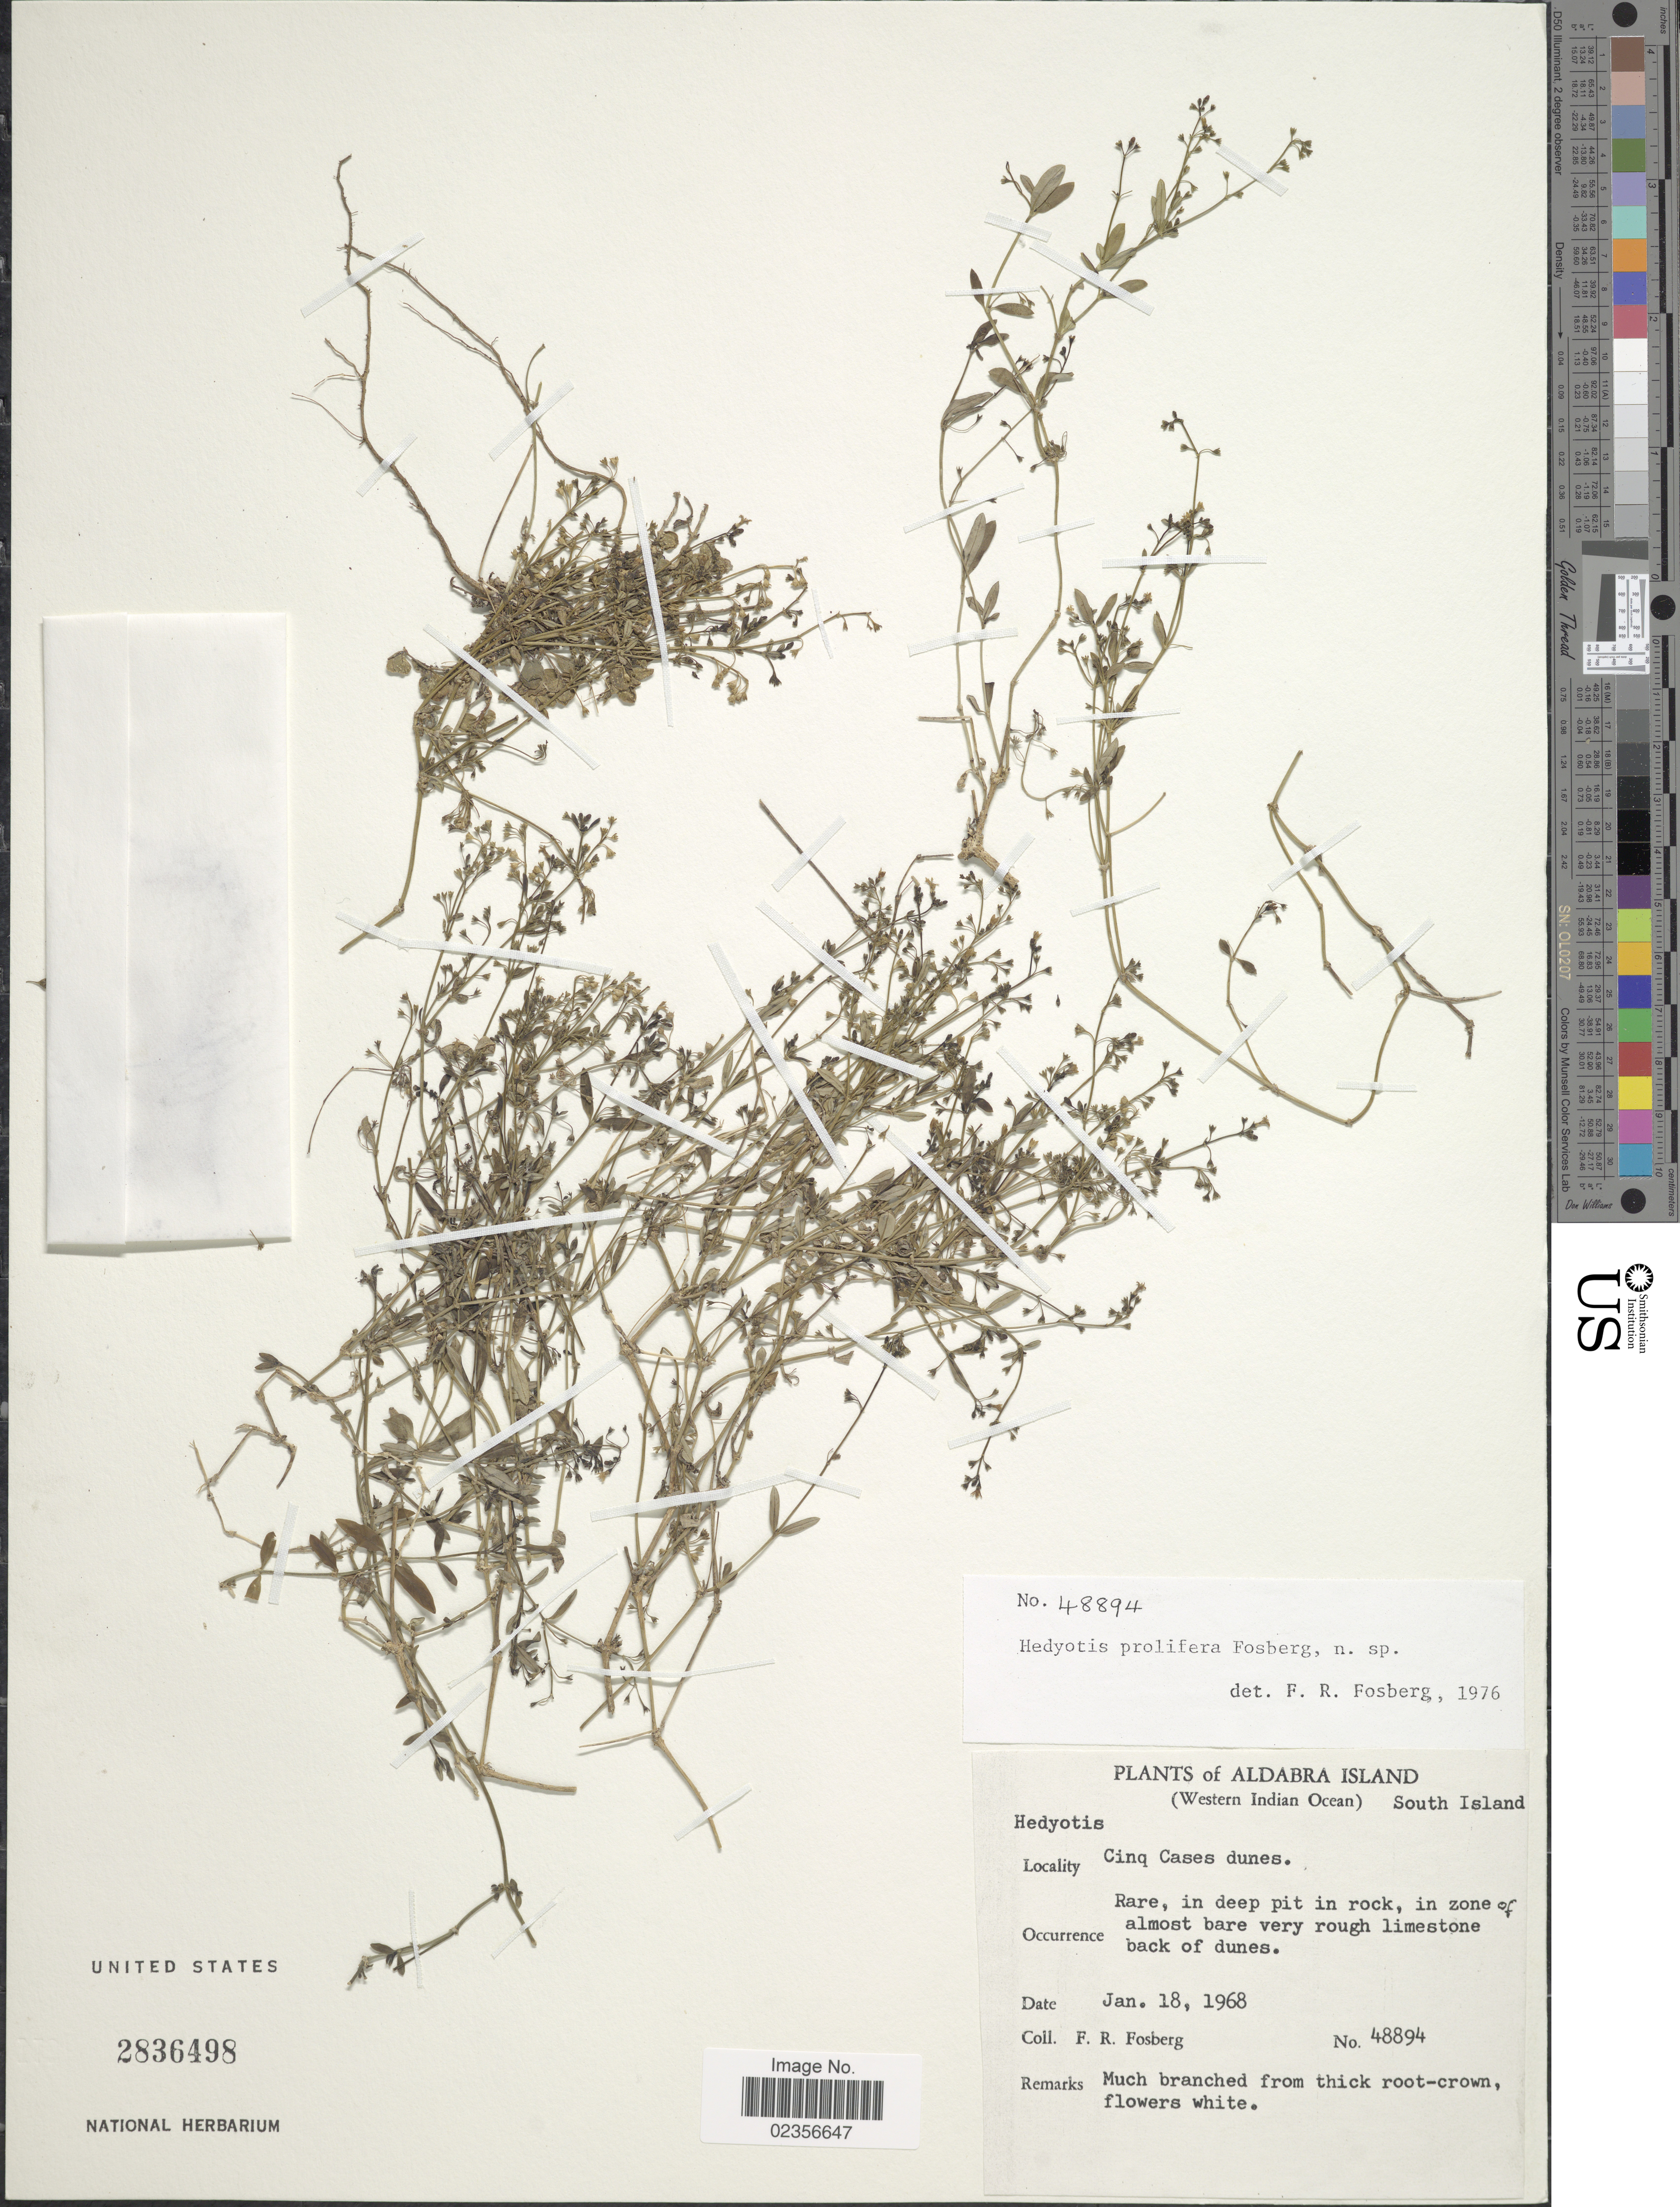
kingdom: Plantae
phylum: Tracheophyta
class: Magnoliopsida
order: Gentianales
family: Rubiaceae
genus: Hedyotis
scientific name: Hedyotis prolifera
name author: Fosberg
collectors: F. R. Fosberg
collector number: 48894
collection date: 1968-01-18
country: Seychelles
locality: Aldabra Island South Island. Cinq Cases dunes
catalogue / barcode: US 2836498